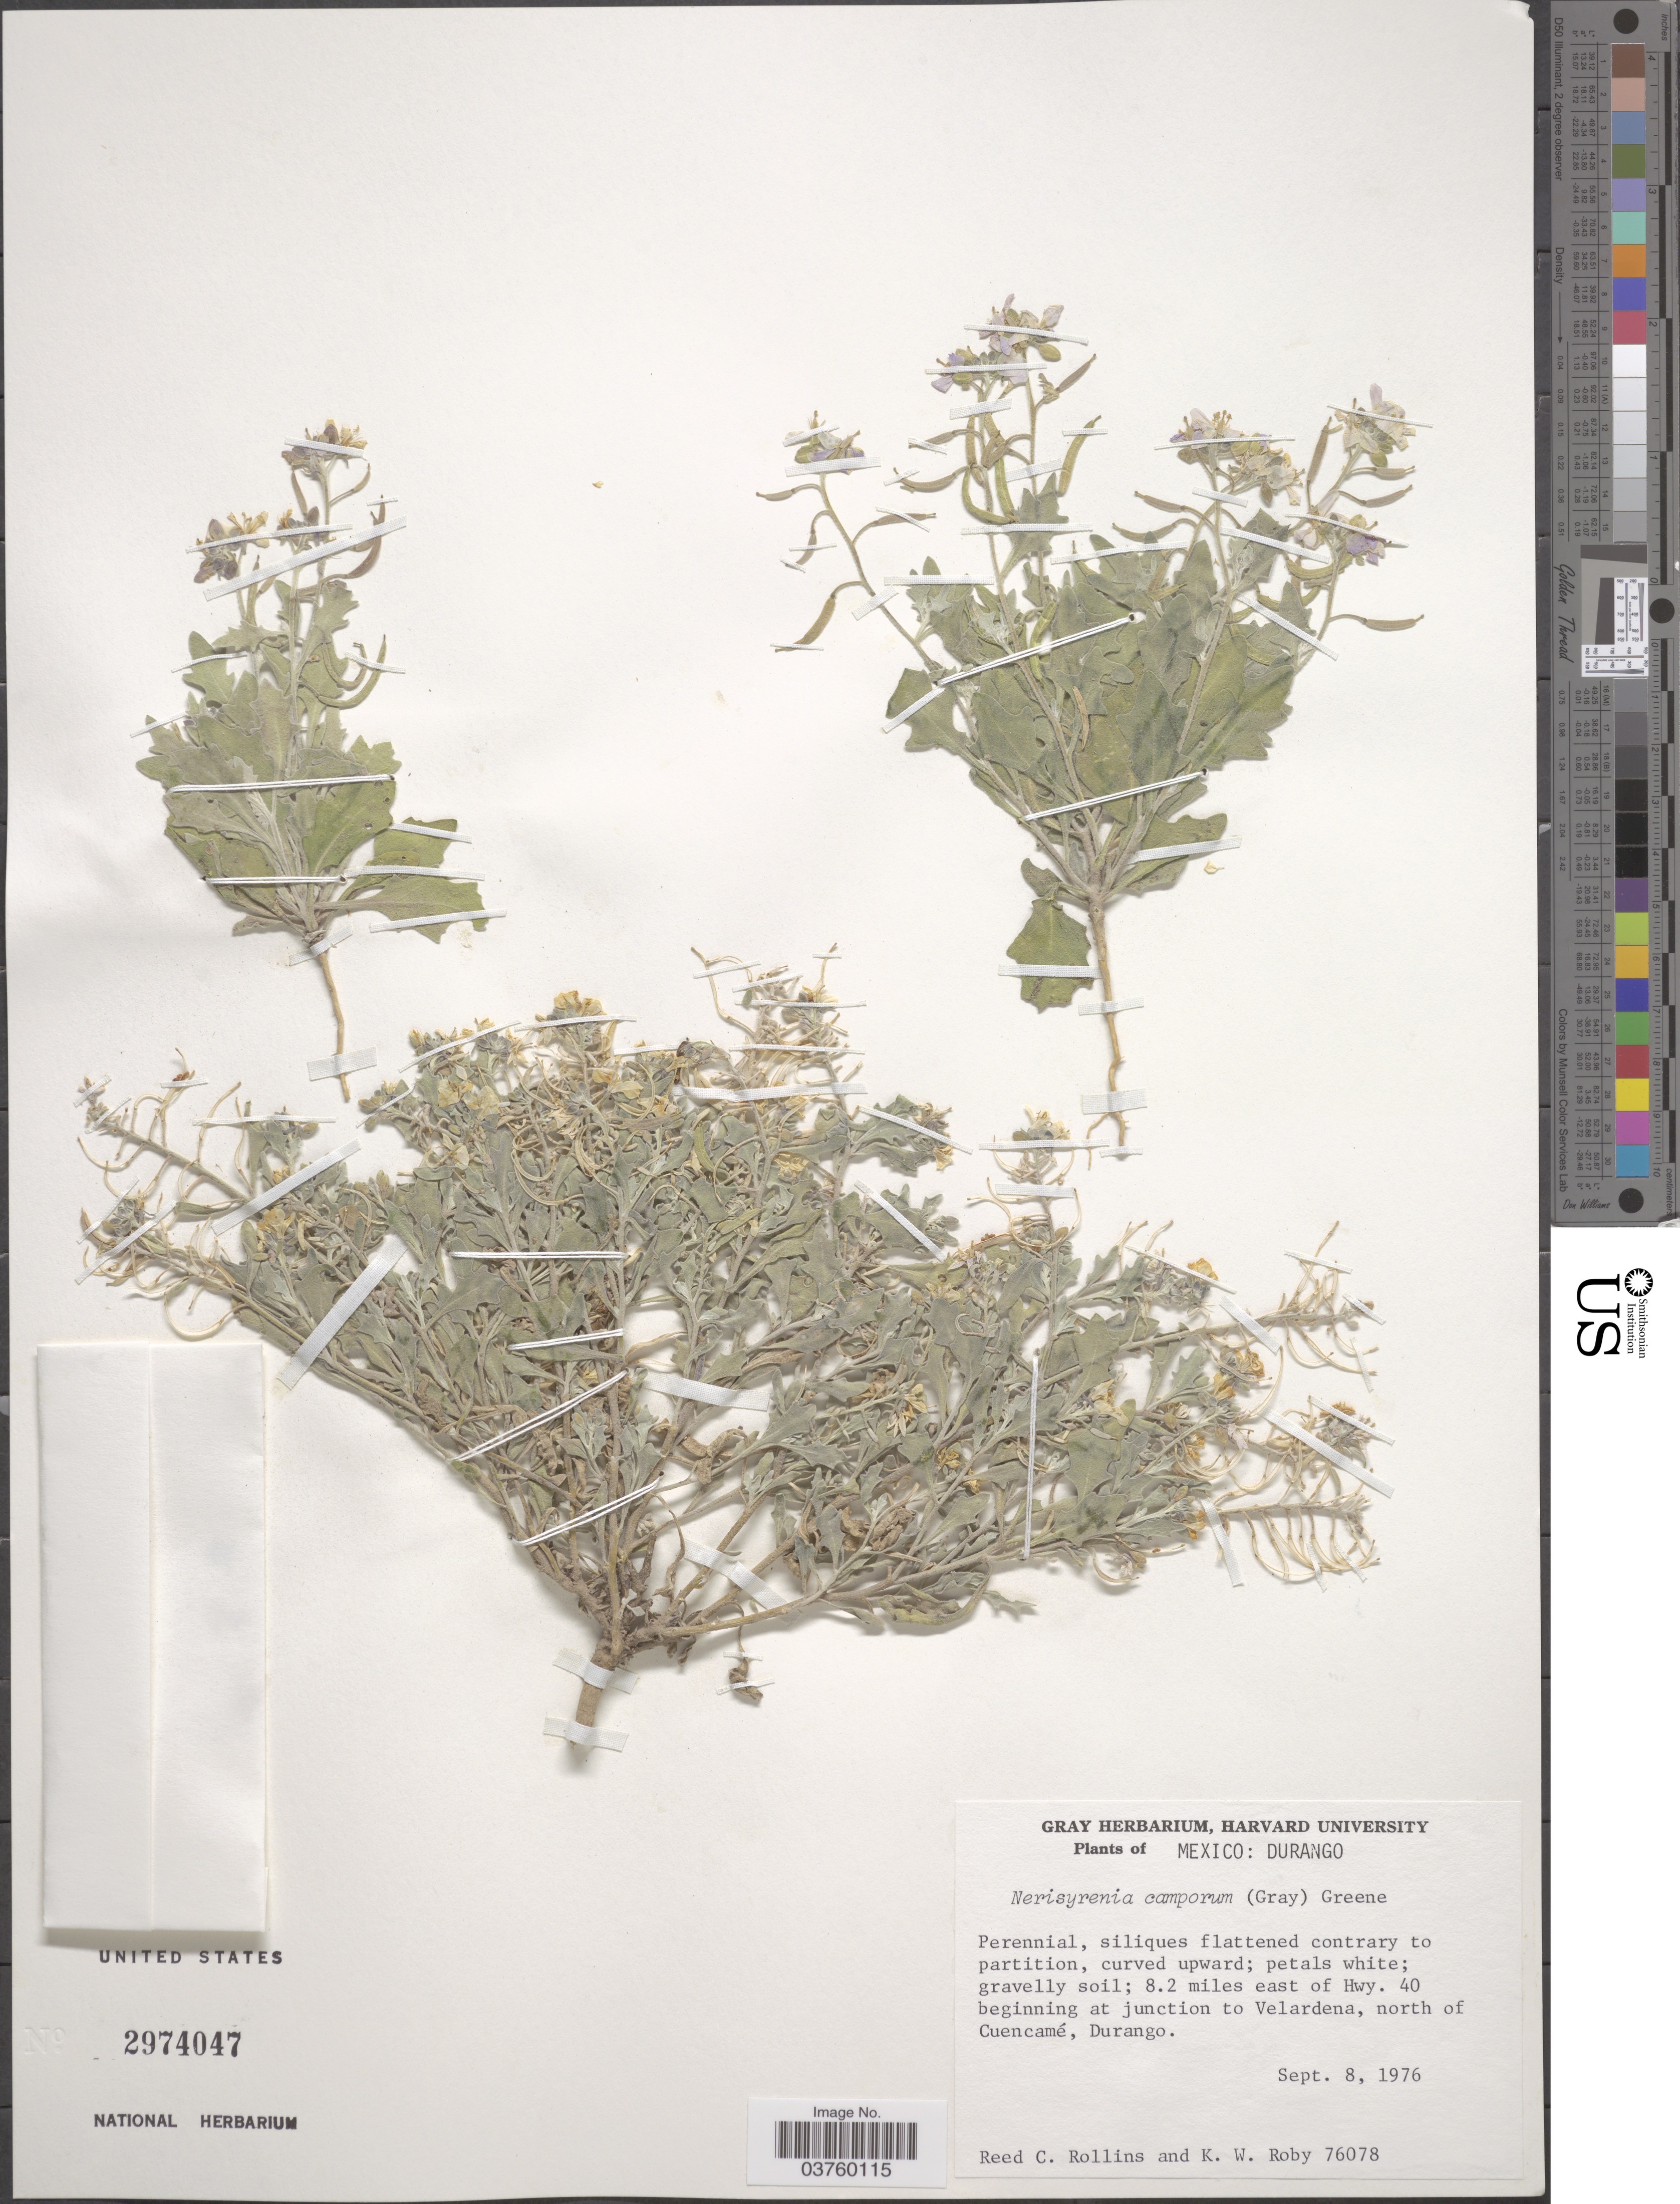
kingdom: Plantae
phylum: Tracheophyta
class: Magnoliopsida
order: Brassicales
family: Brassicaceae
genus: Nerisyrenia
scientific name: Nerisyrenia camporum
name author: (A. Gray) Greene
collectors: R. C. Rollins & K. W. Roby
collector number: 76078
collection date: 1976-09-08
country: Mexico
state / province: Durango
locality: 8.2 miles east of Hwy. 40 beginning at junction to Velardena, north of Cuencamé.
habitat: gravelly soil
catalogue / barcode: US 2974047